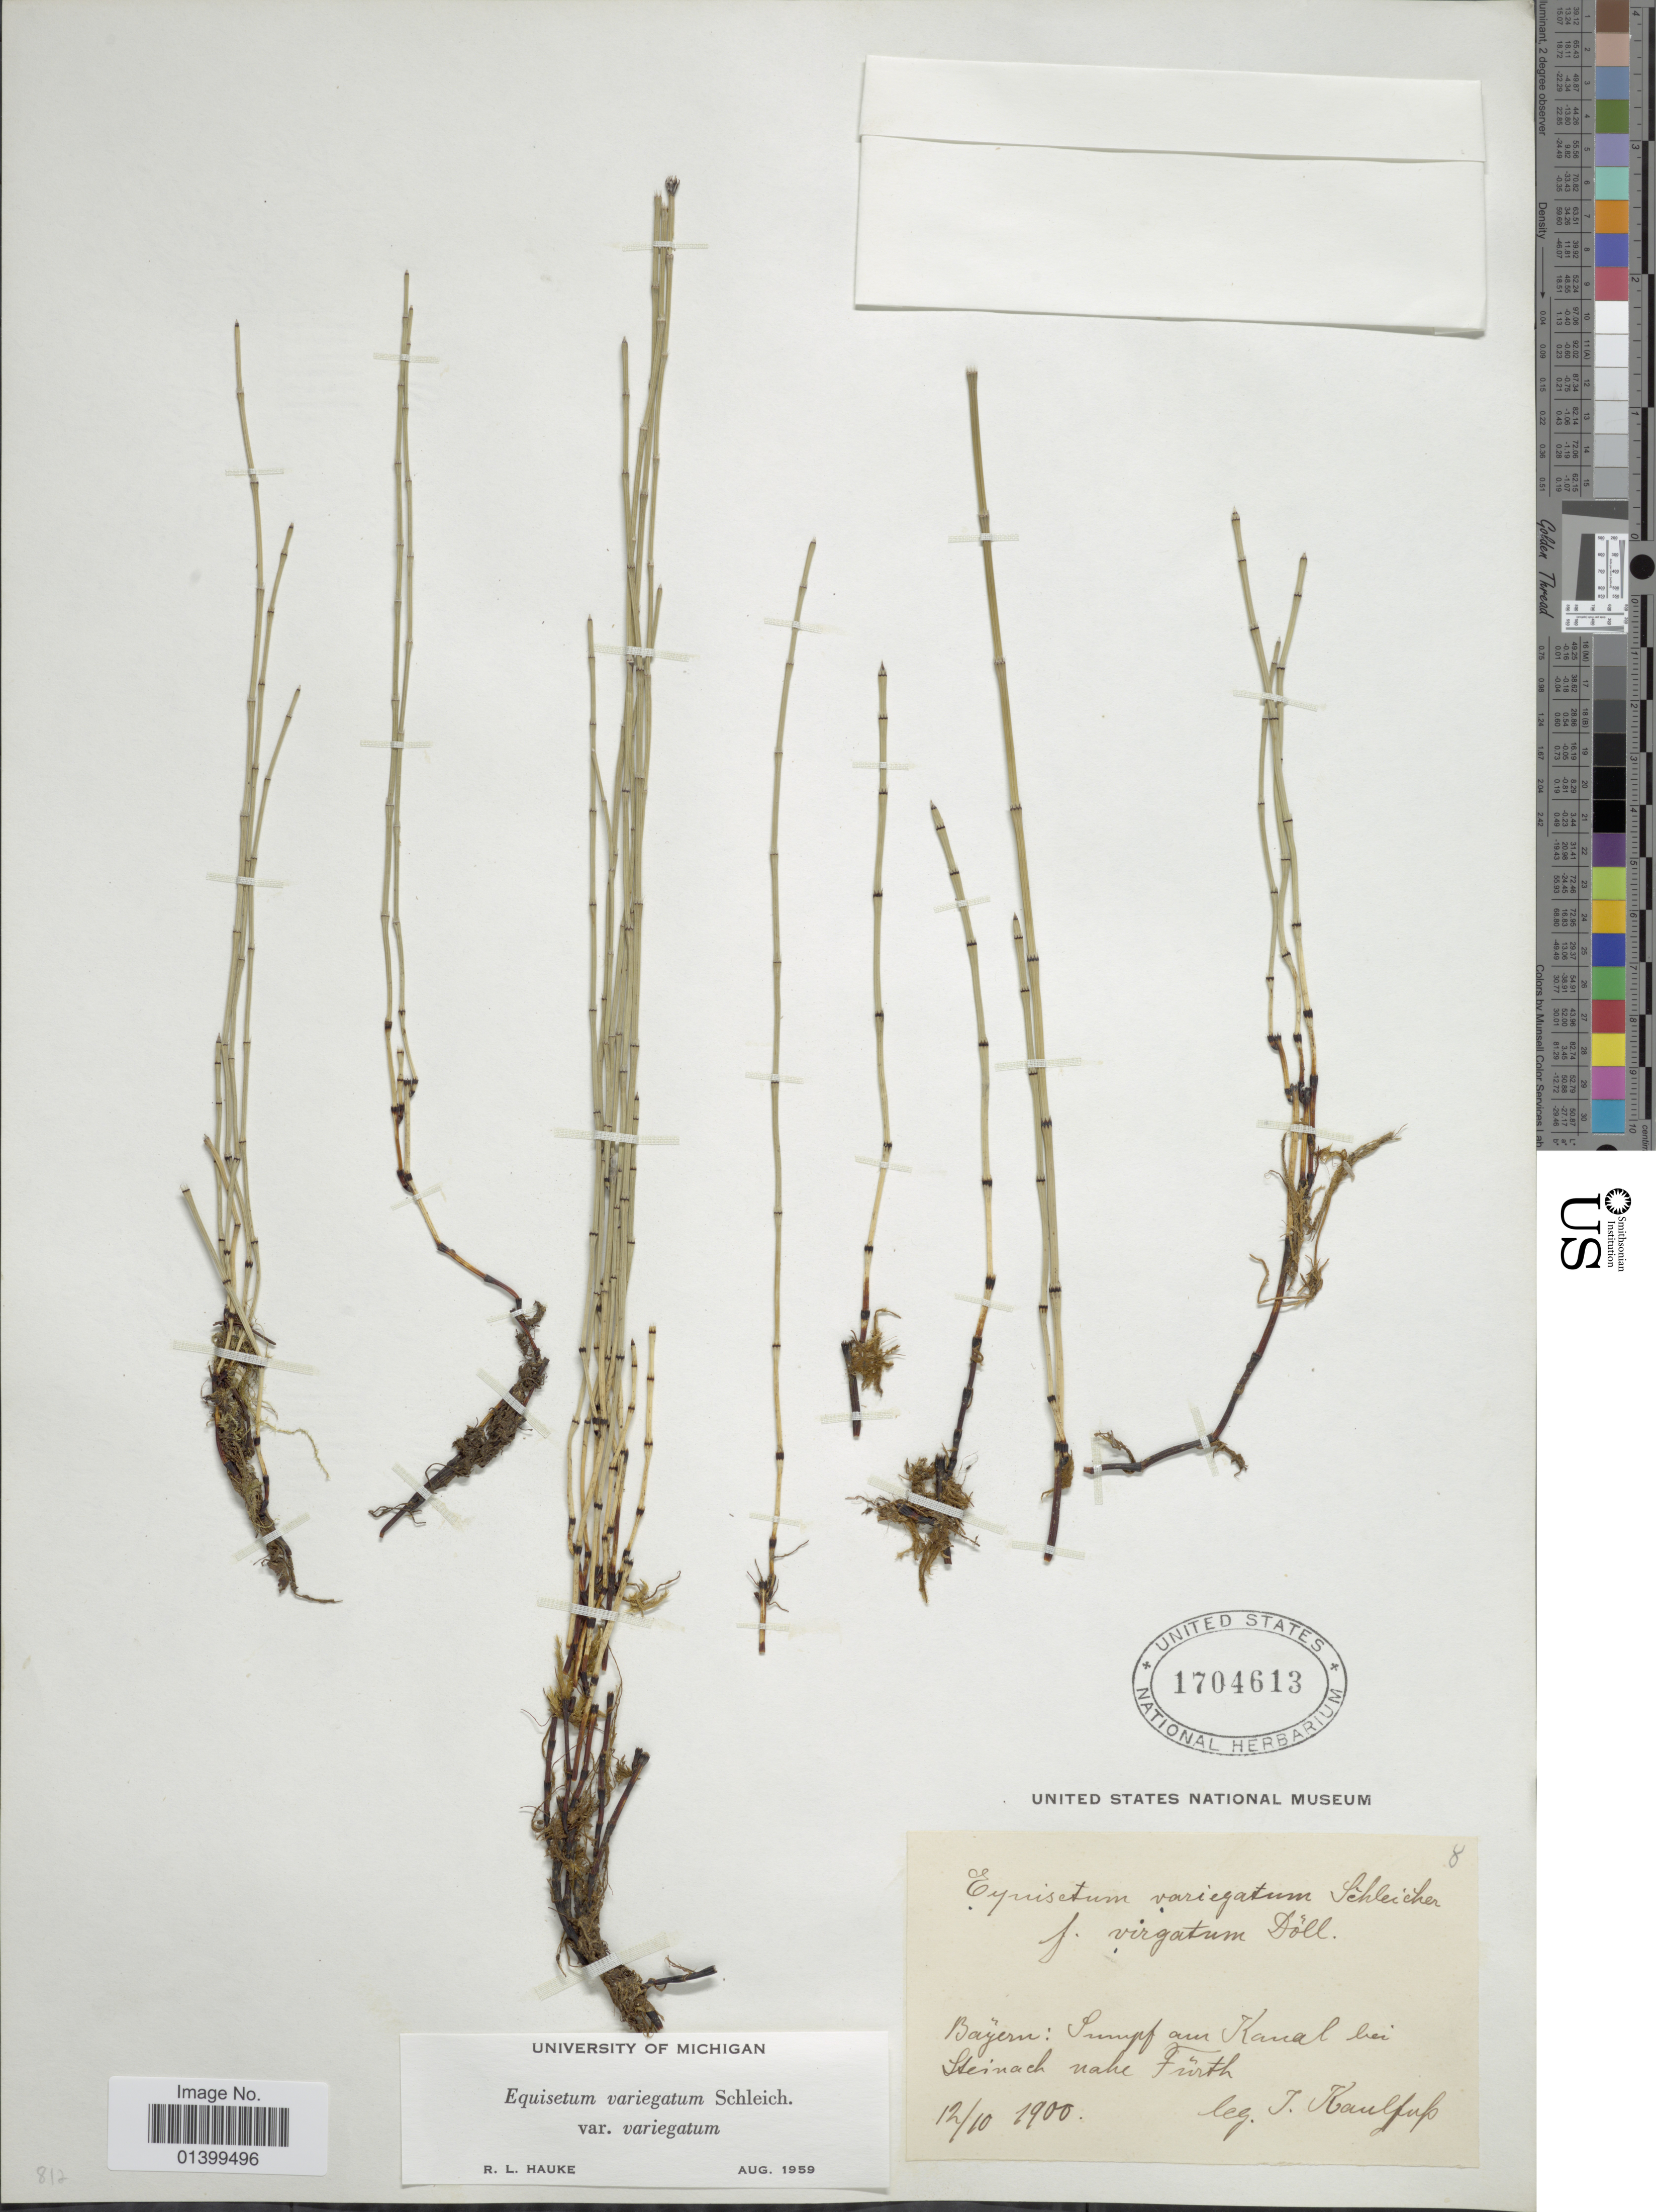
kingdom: Plantae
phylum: Tracheophyta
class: Polypodiopsida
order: Equisetales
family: Equisetaceae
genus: Equisetum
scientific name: Equisetum variegatum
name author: Schleich. ex F. Weber & D. Mohr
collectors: J. S. Kaulfuss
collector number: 8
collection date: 1900-10-12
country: Germany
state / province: Bayern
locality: Bayern: Sumpf am Kanal bei Steinach nahe Fürth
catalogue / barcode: US 1704613